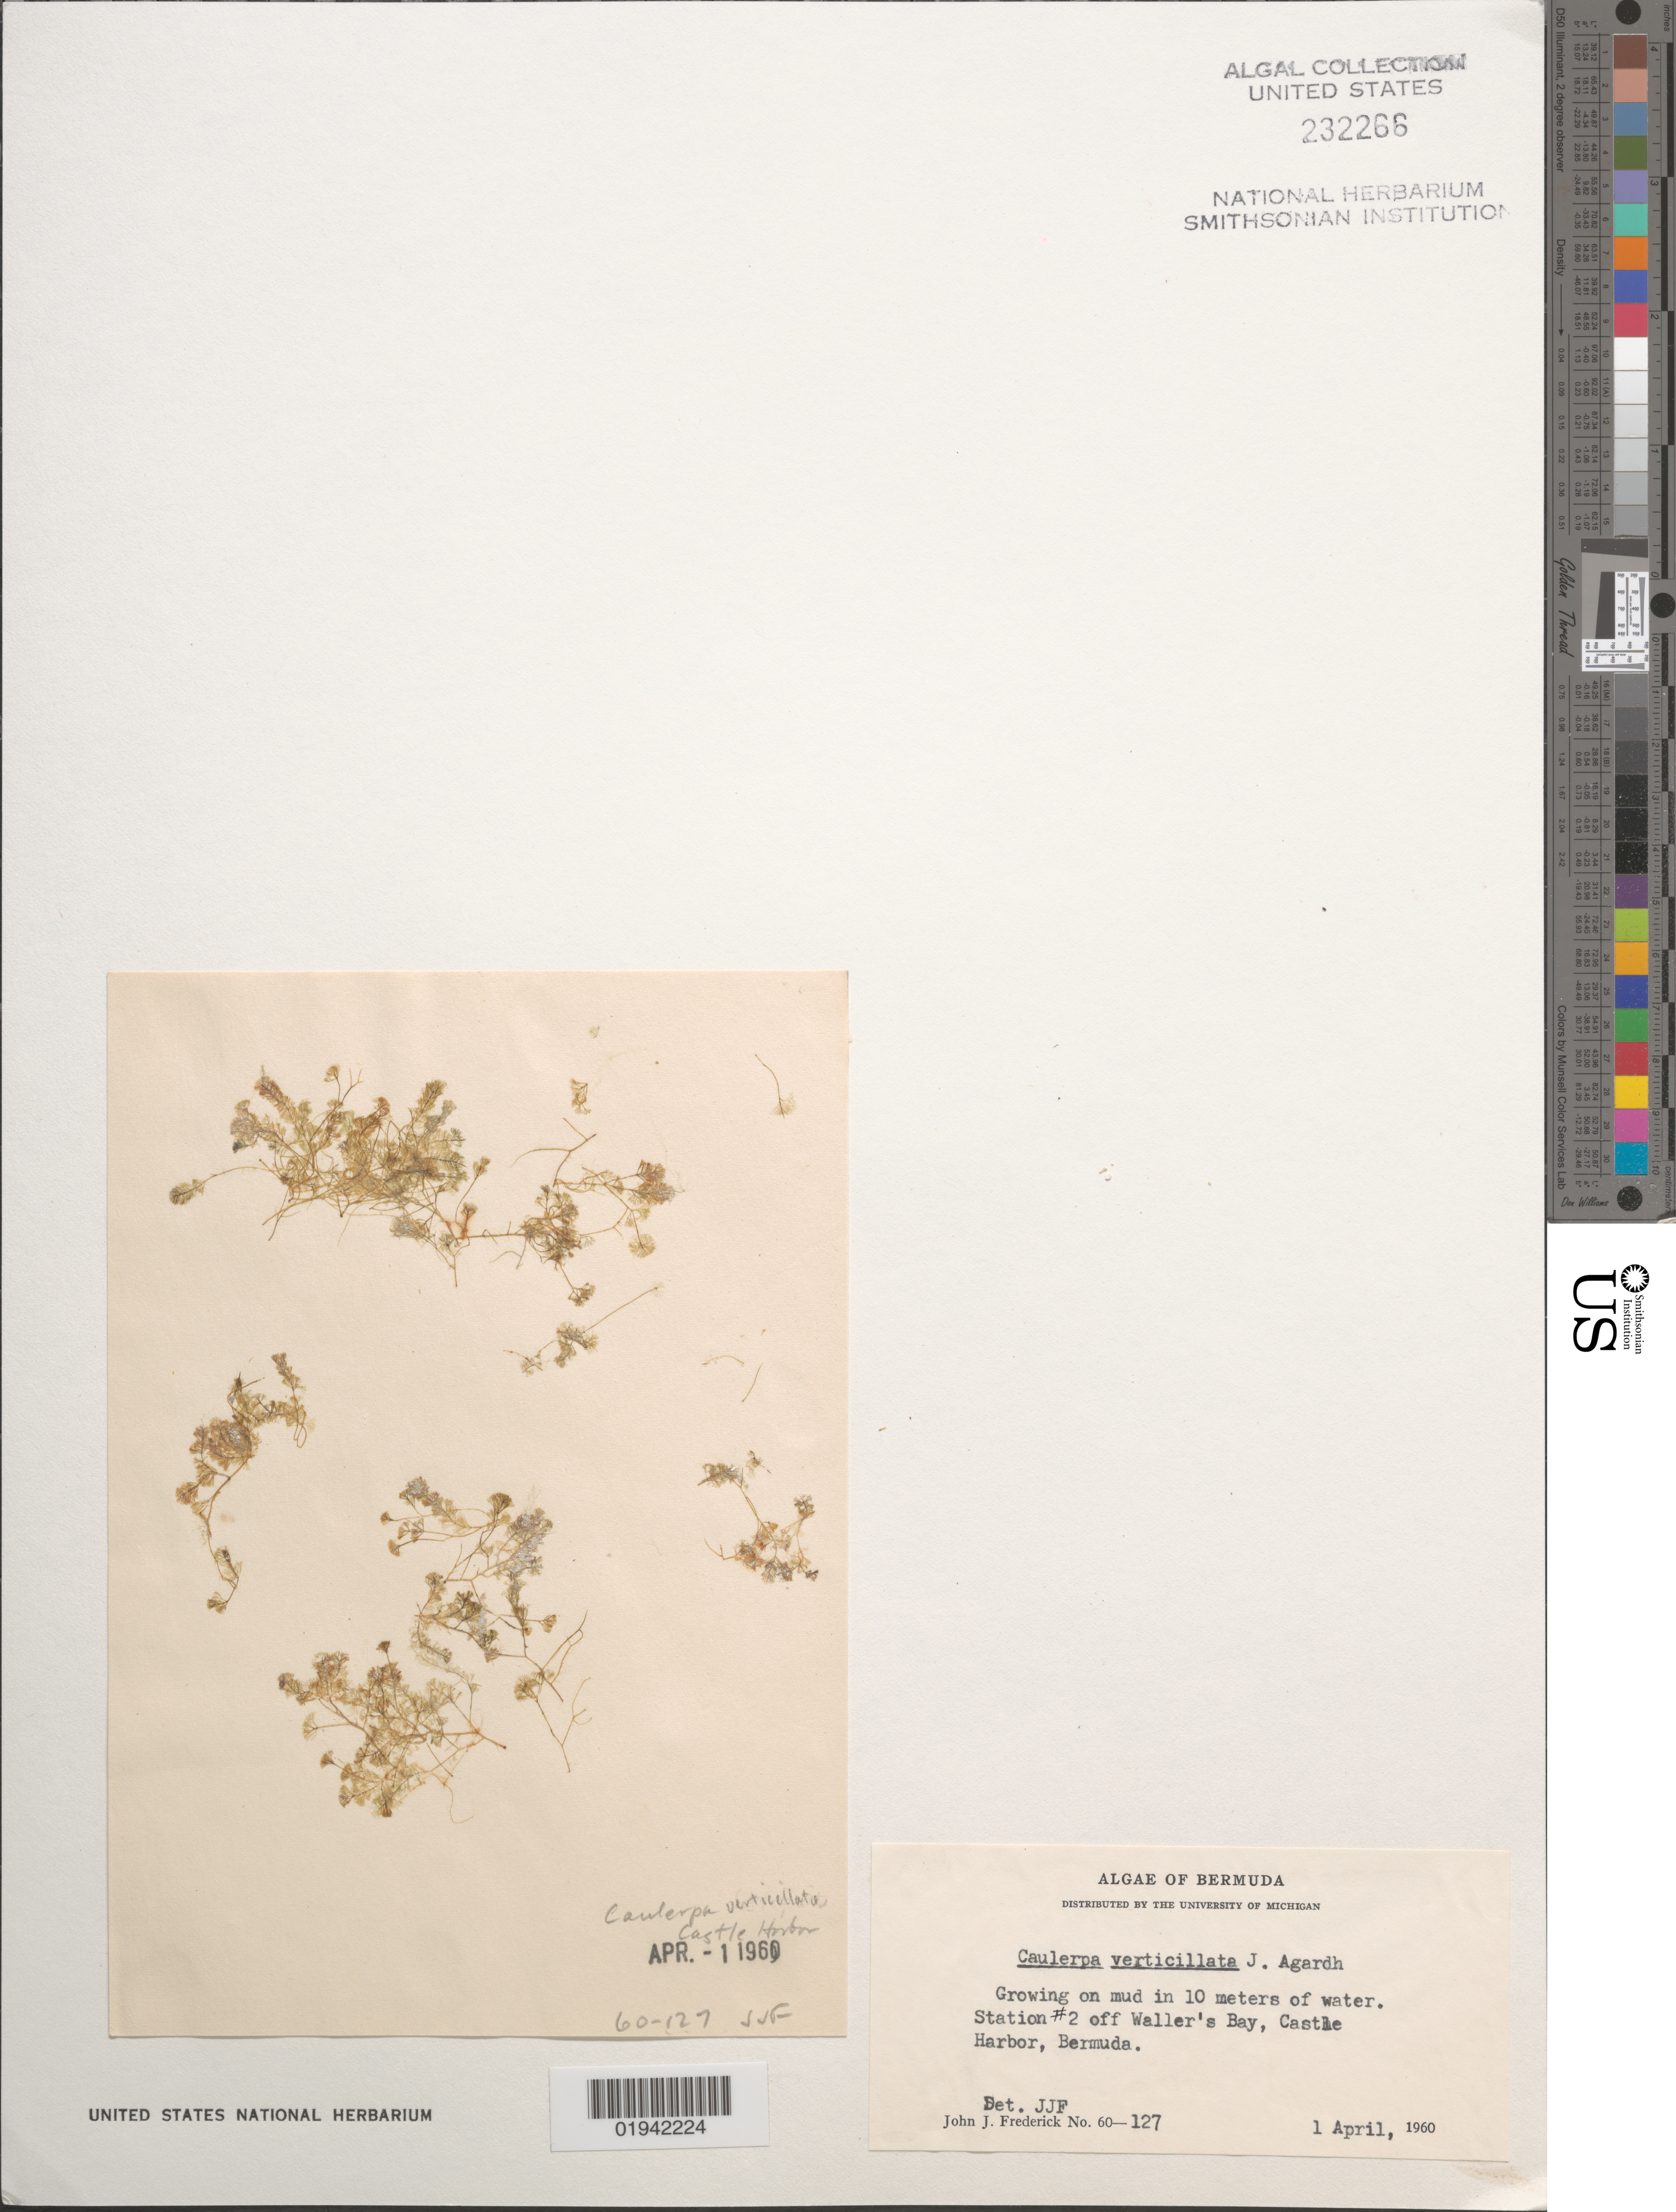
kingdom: Plantae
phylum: Chlorophyta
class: Ulvophyceae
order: Bryopsidales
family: Caulerpaceae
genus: Caulerpa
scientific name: Caulerpa verticillata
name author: J. Agardh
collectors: J. Frederick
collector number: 60-127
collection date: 1960-04-01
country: Bermuda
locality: Station #2 off Waller's Bay, Castle Harbor.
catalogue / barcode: US 232266